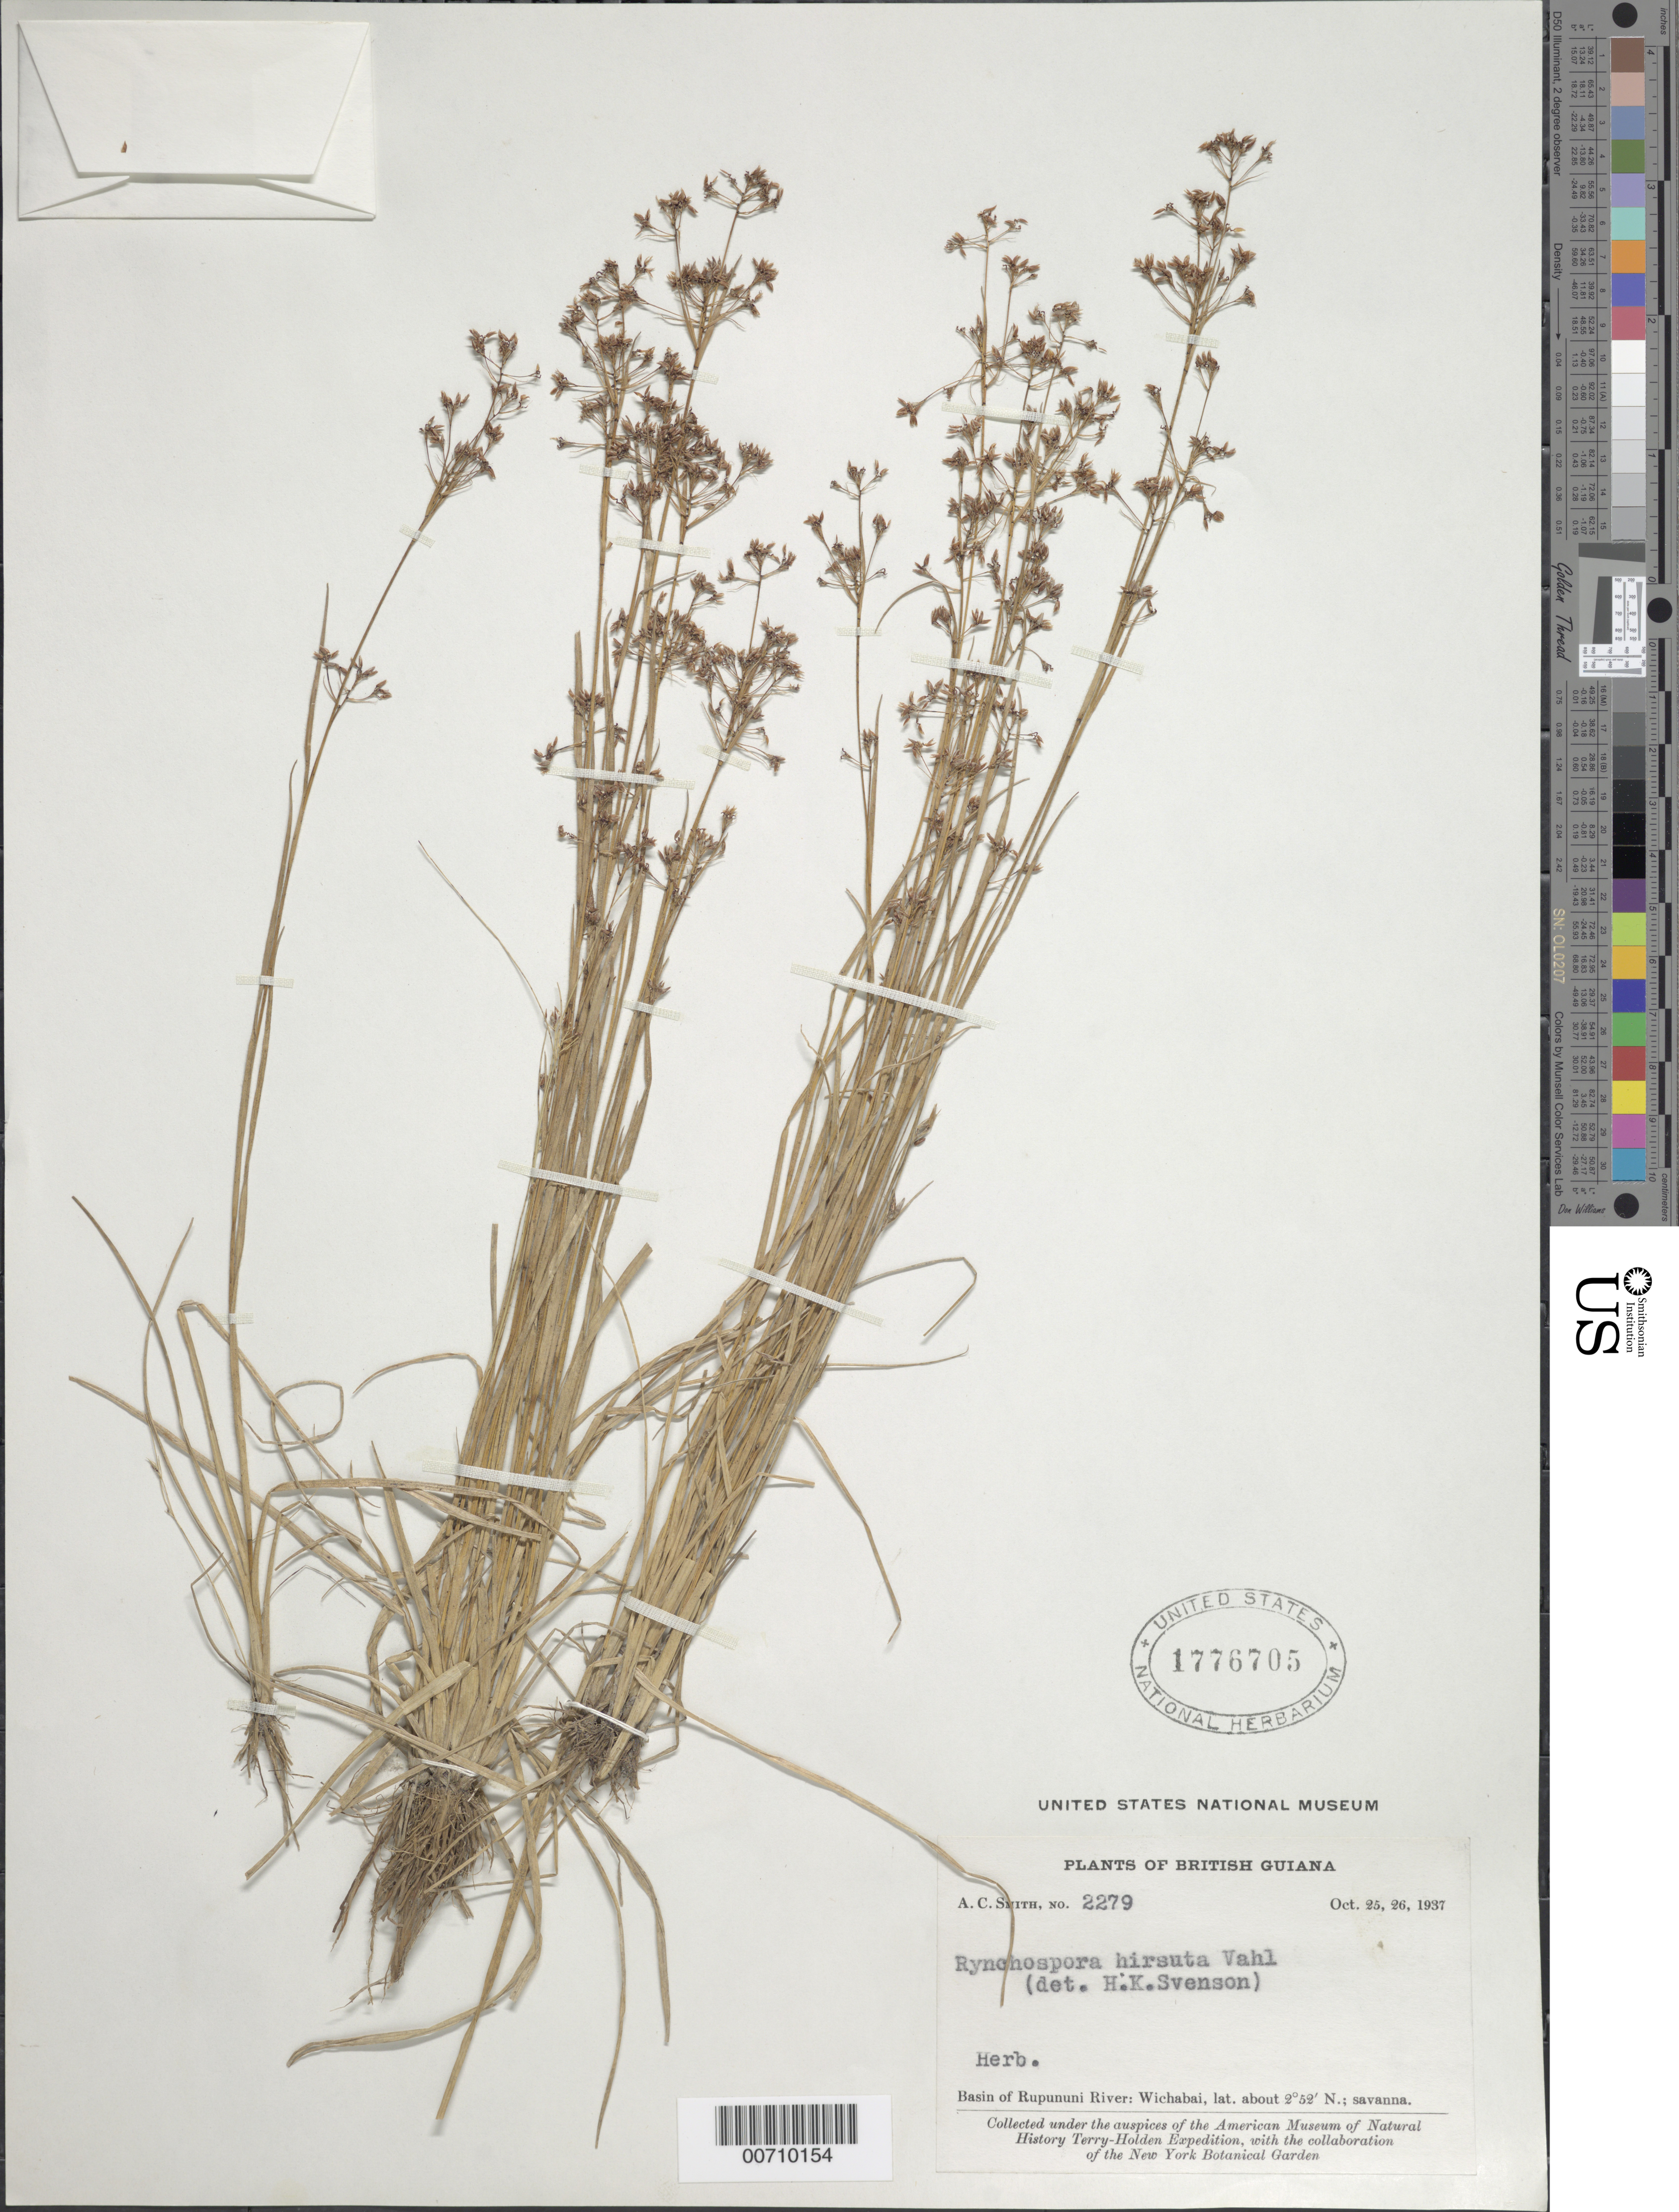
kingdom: Plantae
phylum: Tracheophyta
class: Liliopsida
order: Poales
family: Cyperaceae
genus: Rhynchospora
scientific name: Rhynchospora hirsuta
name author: (Vahl) Vahl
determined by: Svenson, Henry K.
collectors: A. C. Smith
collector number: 2279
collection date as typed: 25-Oct-37 to 26-Oct-37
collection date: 1937-10-25/1937-10-26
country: Guyana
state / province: U. Takutu-U. Essequibo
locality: Wichabai, Rupununi River basin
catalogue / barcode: US 1776705